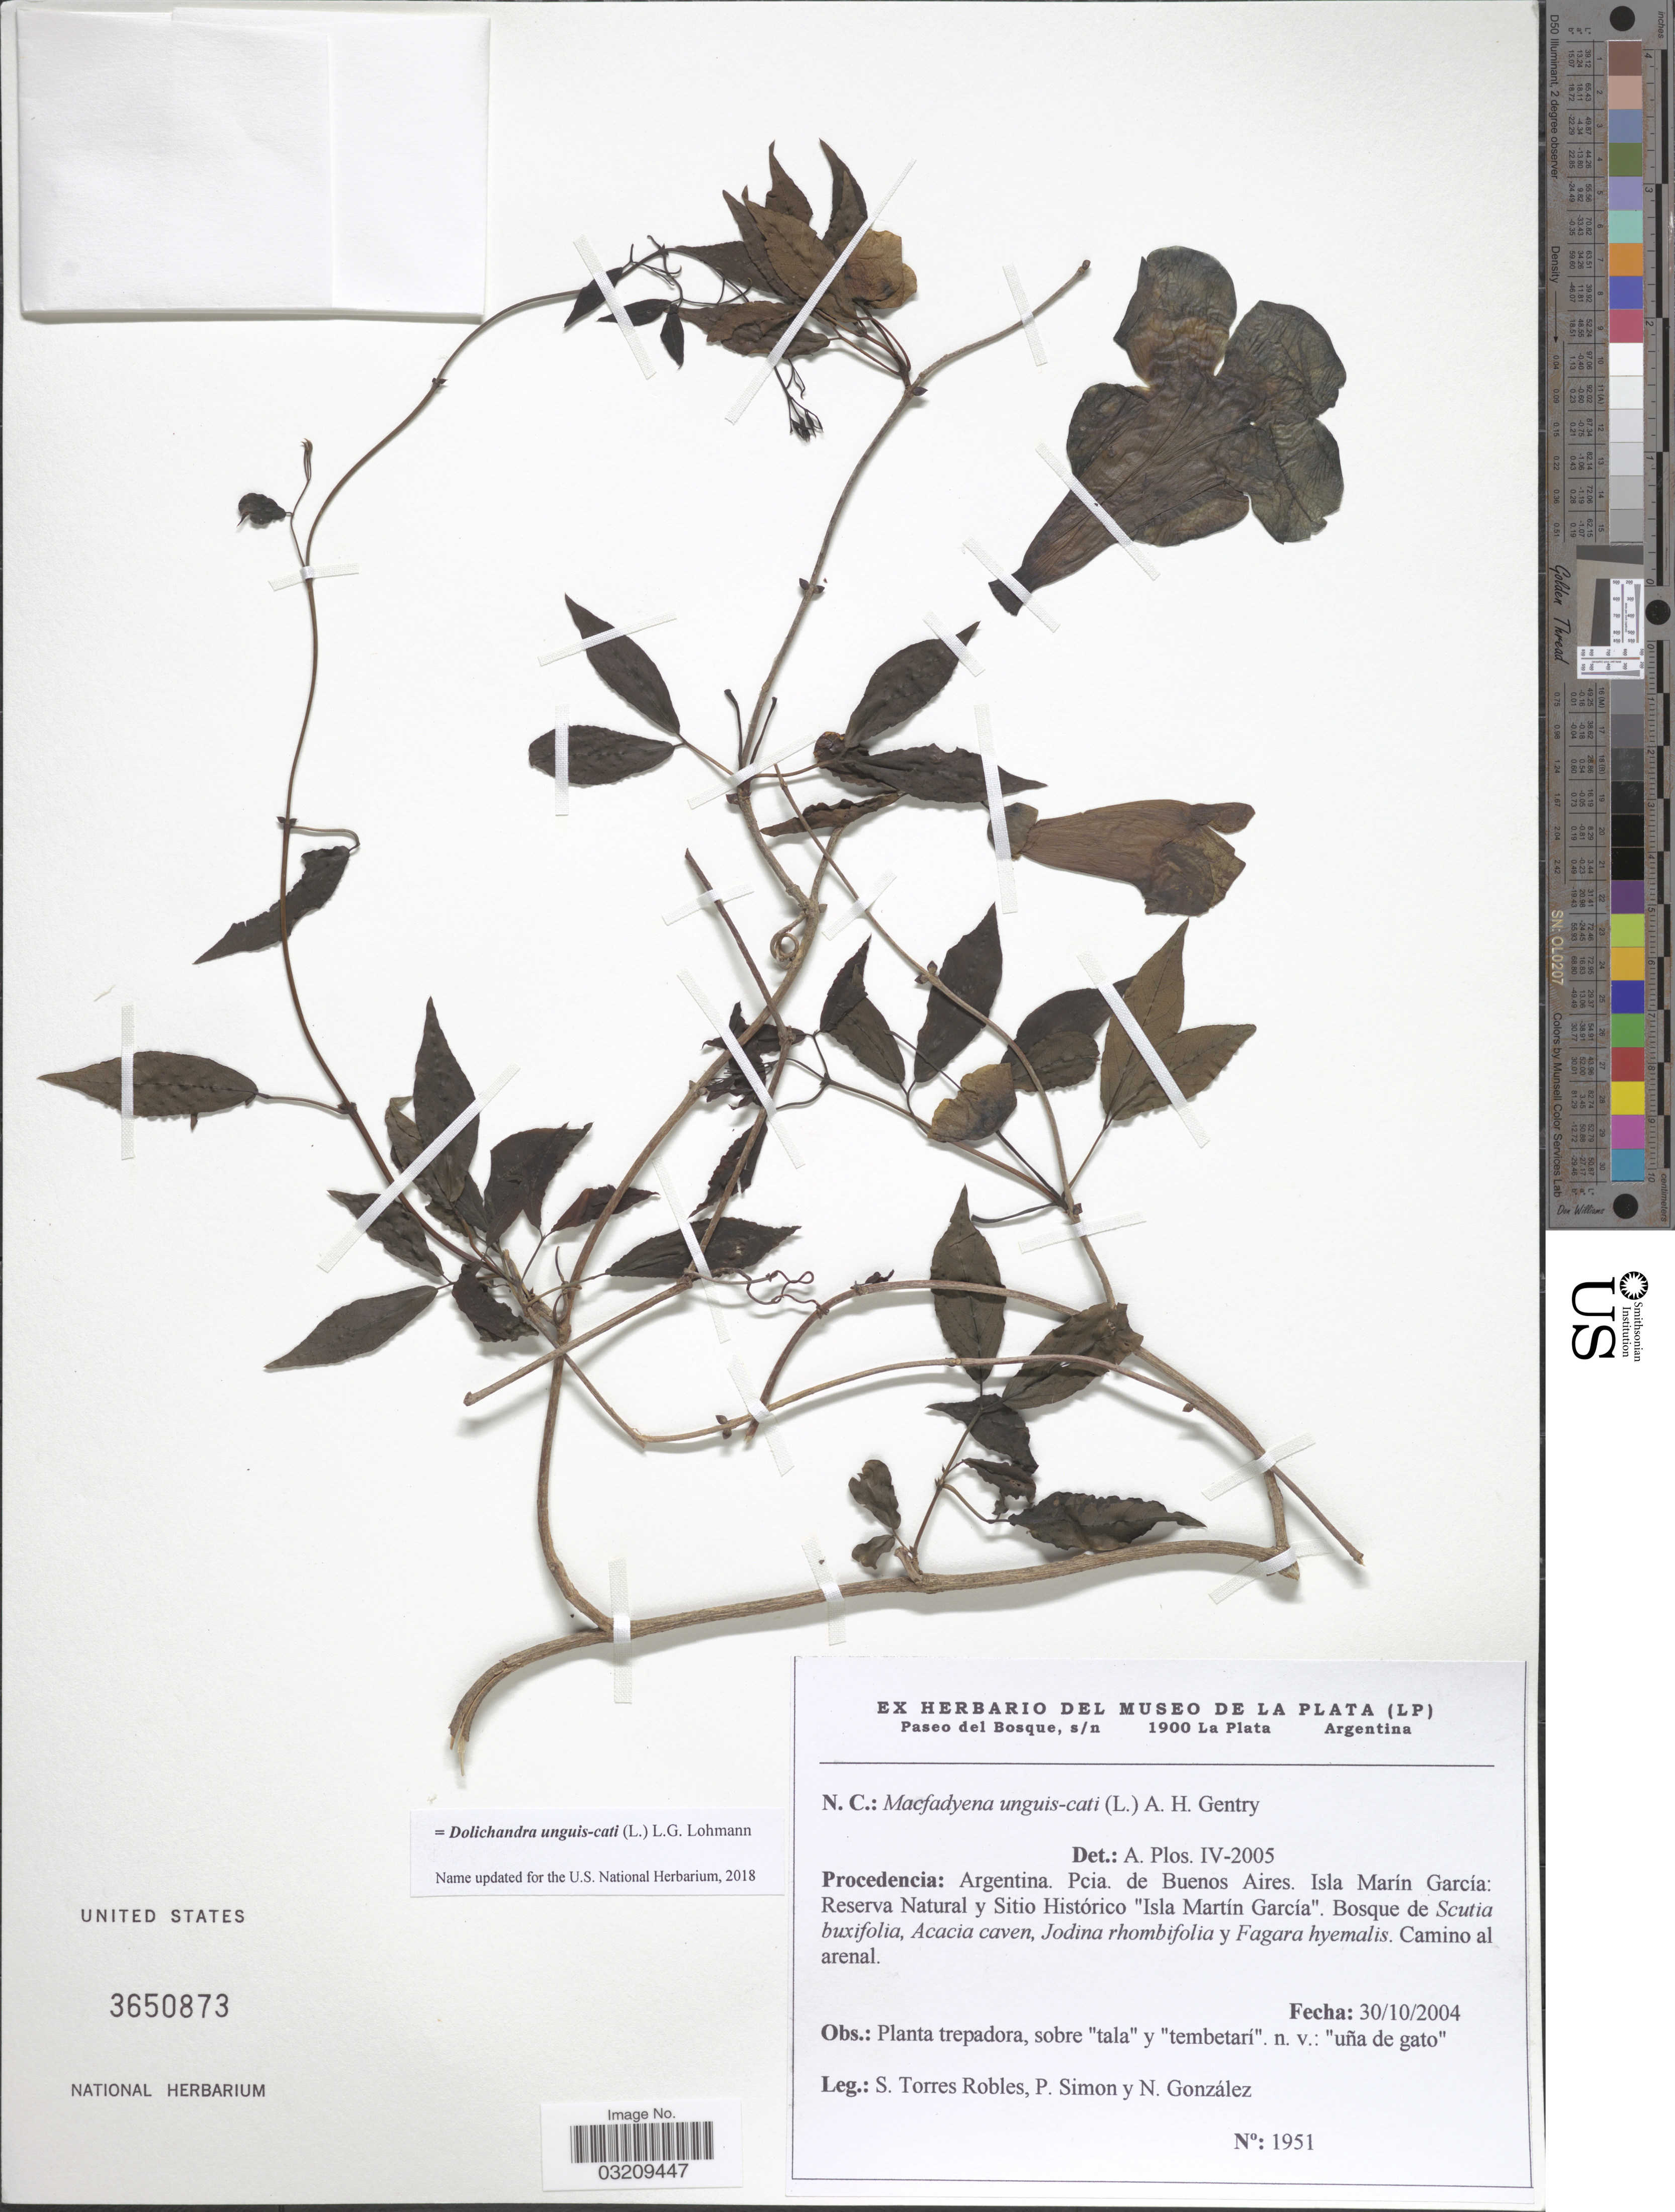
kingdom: Plantae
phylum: Tracheophyta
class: Magnoliopsida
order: Lamiales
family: Bignoniaceae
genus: Dolichandra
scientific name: Dolichandra unguis-cati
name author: (L.) L.G. Lohmann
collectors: S. Torres Robles, P. Simon & N. Gonzalez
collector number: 1951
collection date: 2004-10-30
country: Argentina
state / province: Buenos Aires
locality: Procedencia: Pcia. de Buenos Aires. Isla Martín García: Reserva Natural y Sitio Histórico "Isla Martín García".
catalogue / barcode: US 3650873